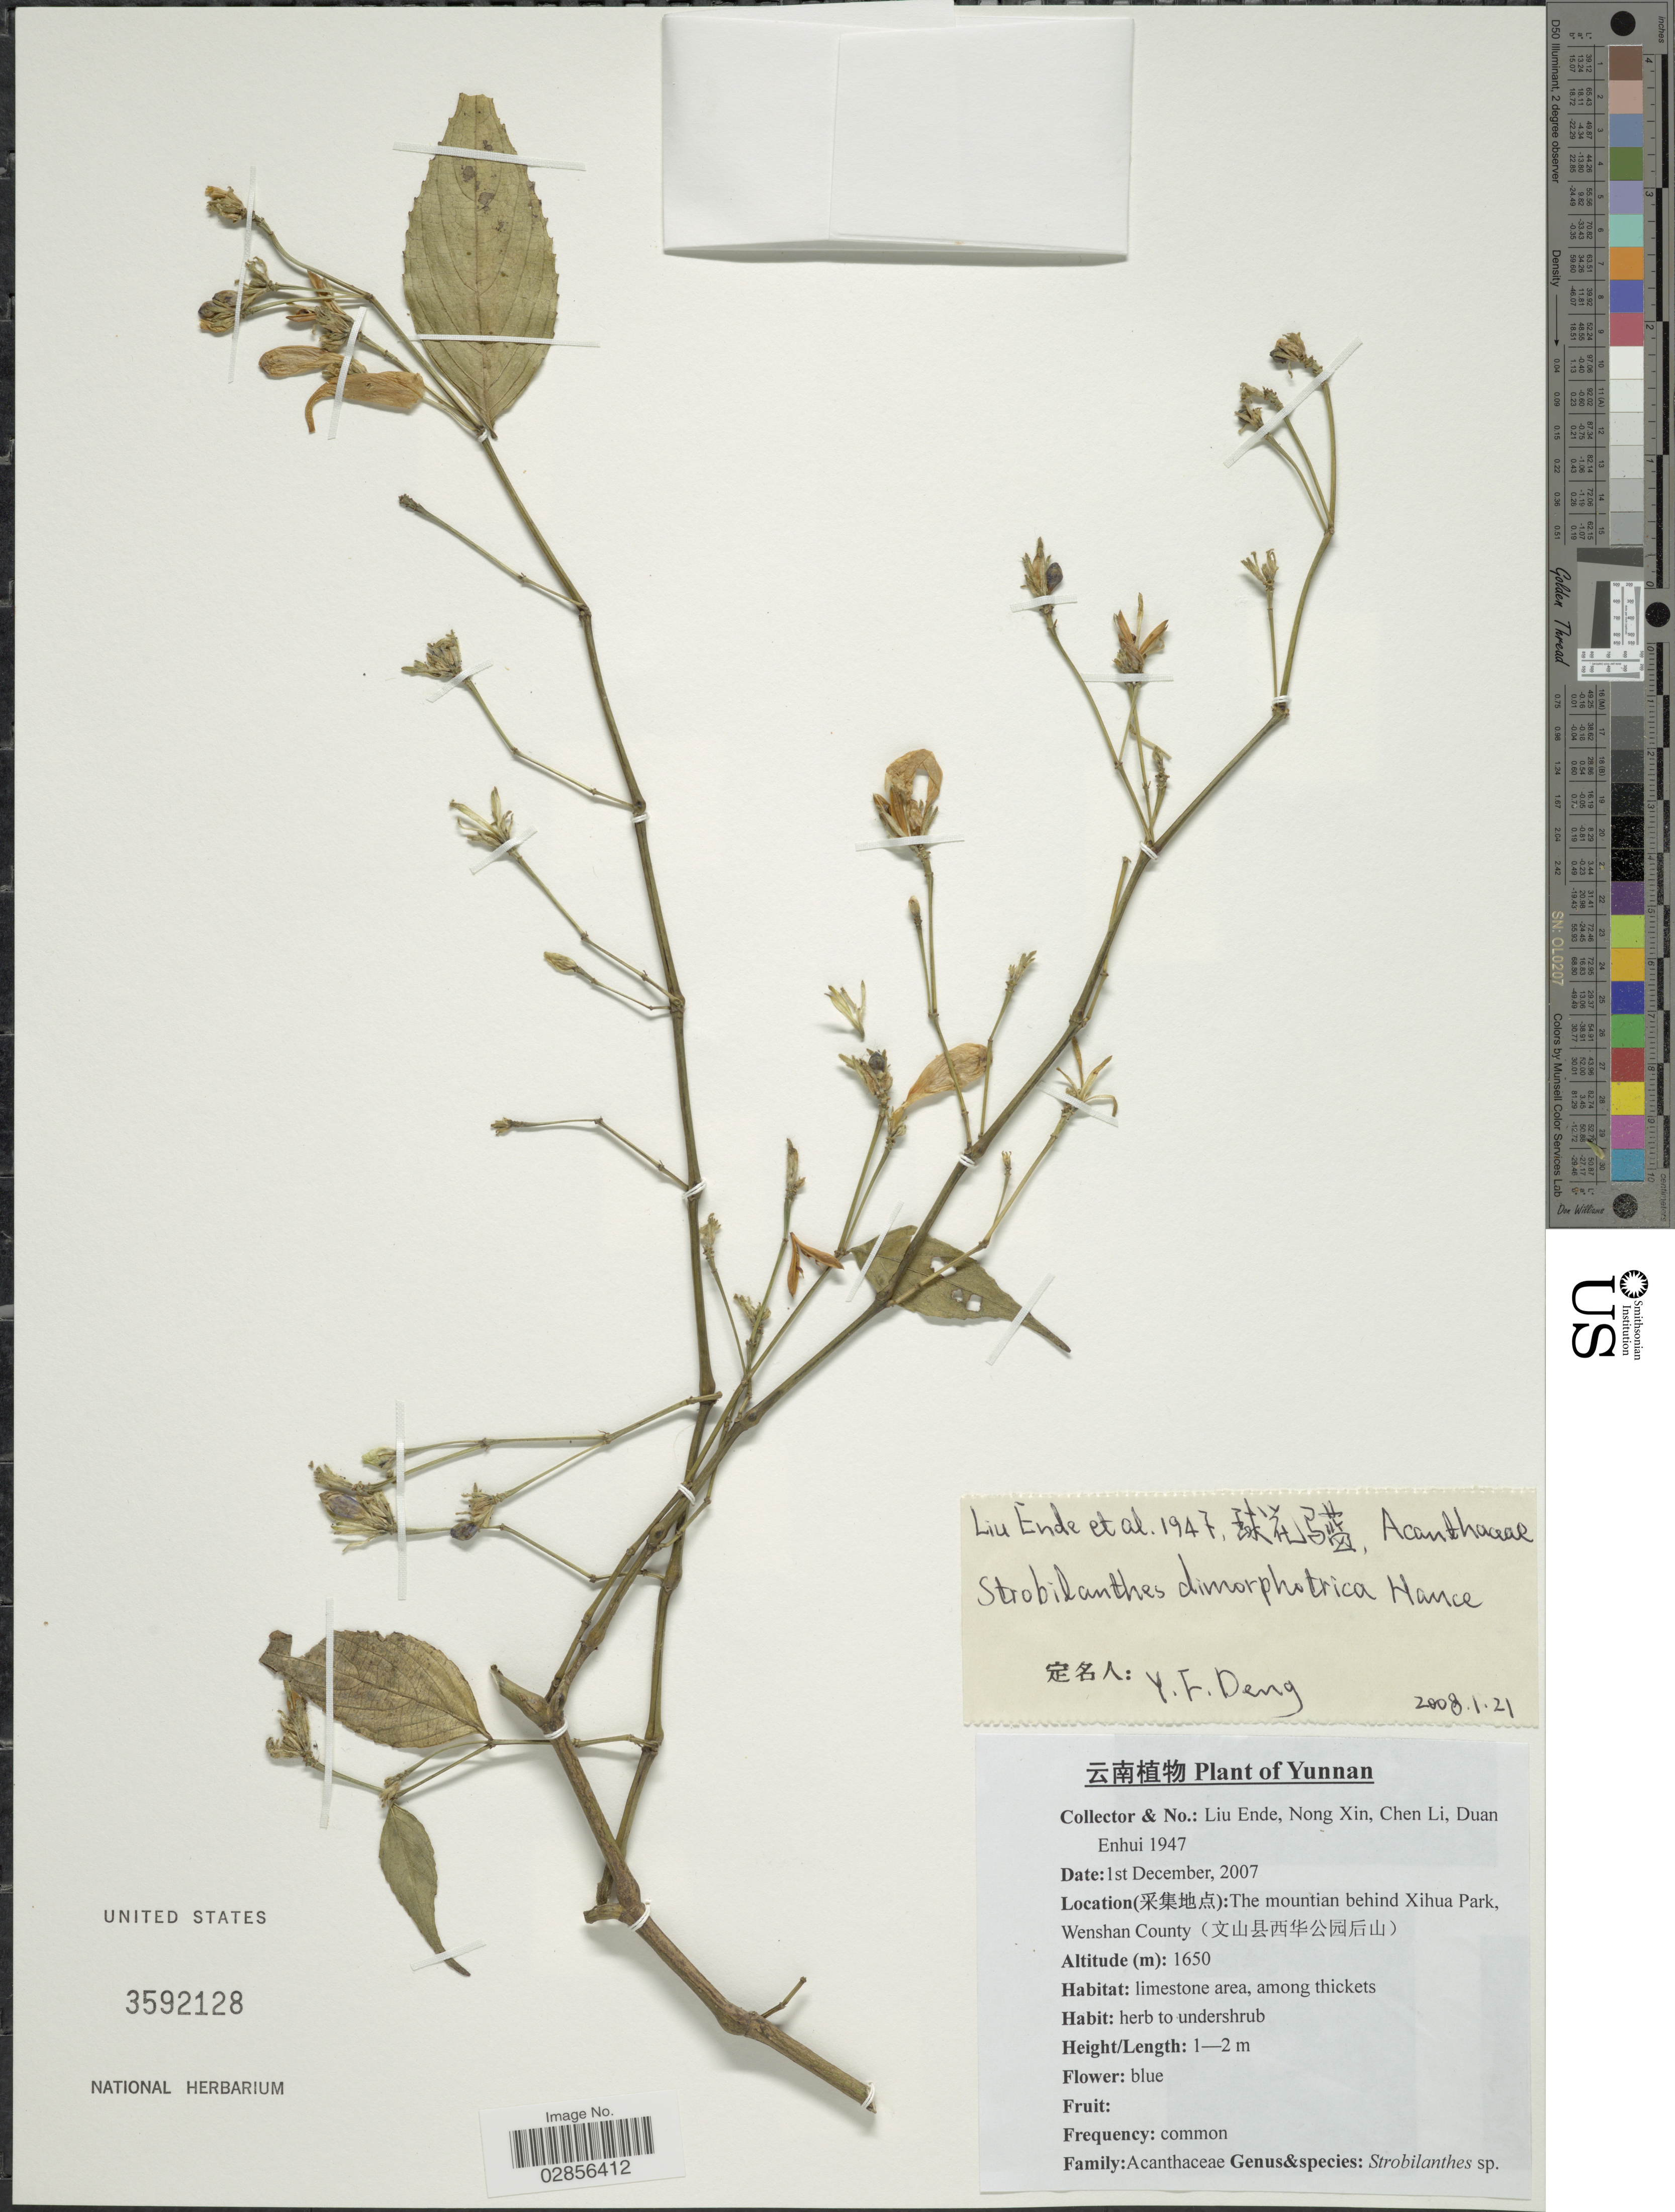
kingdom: Plantae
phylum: Tracheophyta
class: Magnoliopsida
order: Lamiales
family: Acanthaceae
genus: Strobilanthes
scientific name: Strobilanthes dimorphotricha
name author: Hance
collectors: E. Liu, N. Xin, C. Li & D. Enhui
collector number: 1947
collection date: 2007-12-01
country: China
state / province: Yunnan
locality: The mountain behind Xihua Park, Wenshan County.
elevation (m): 1650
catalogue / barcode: US 3592128